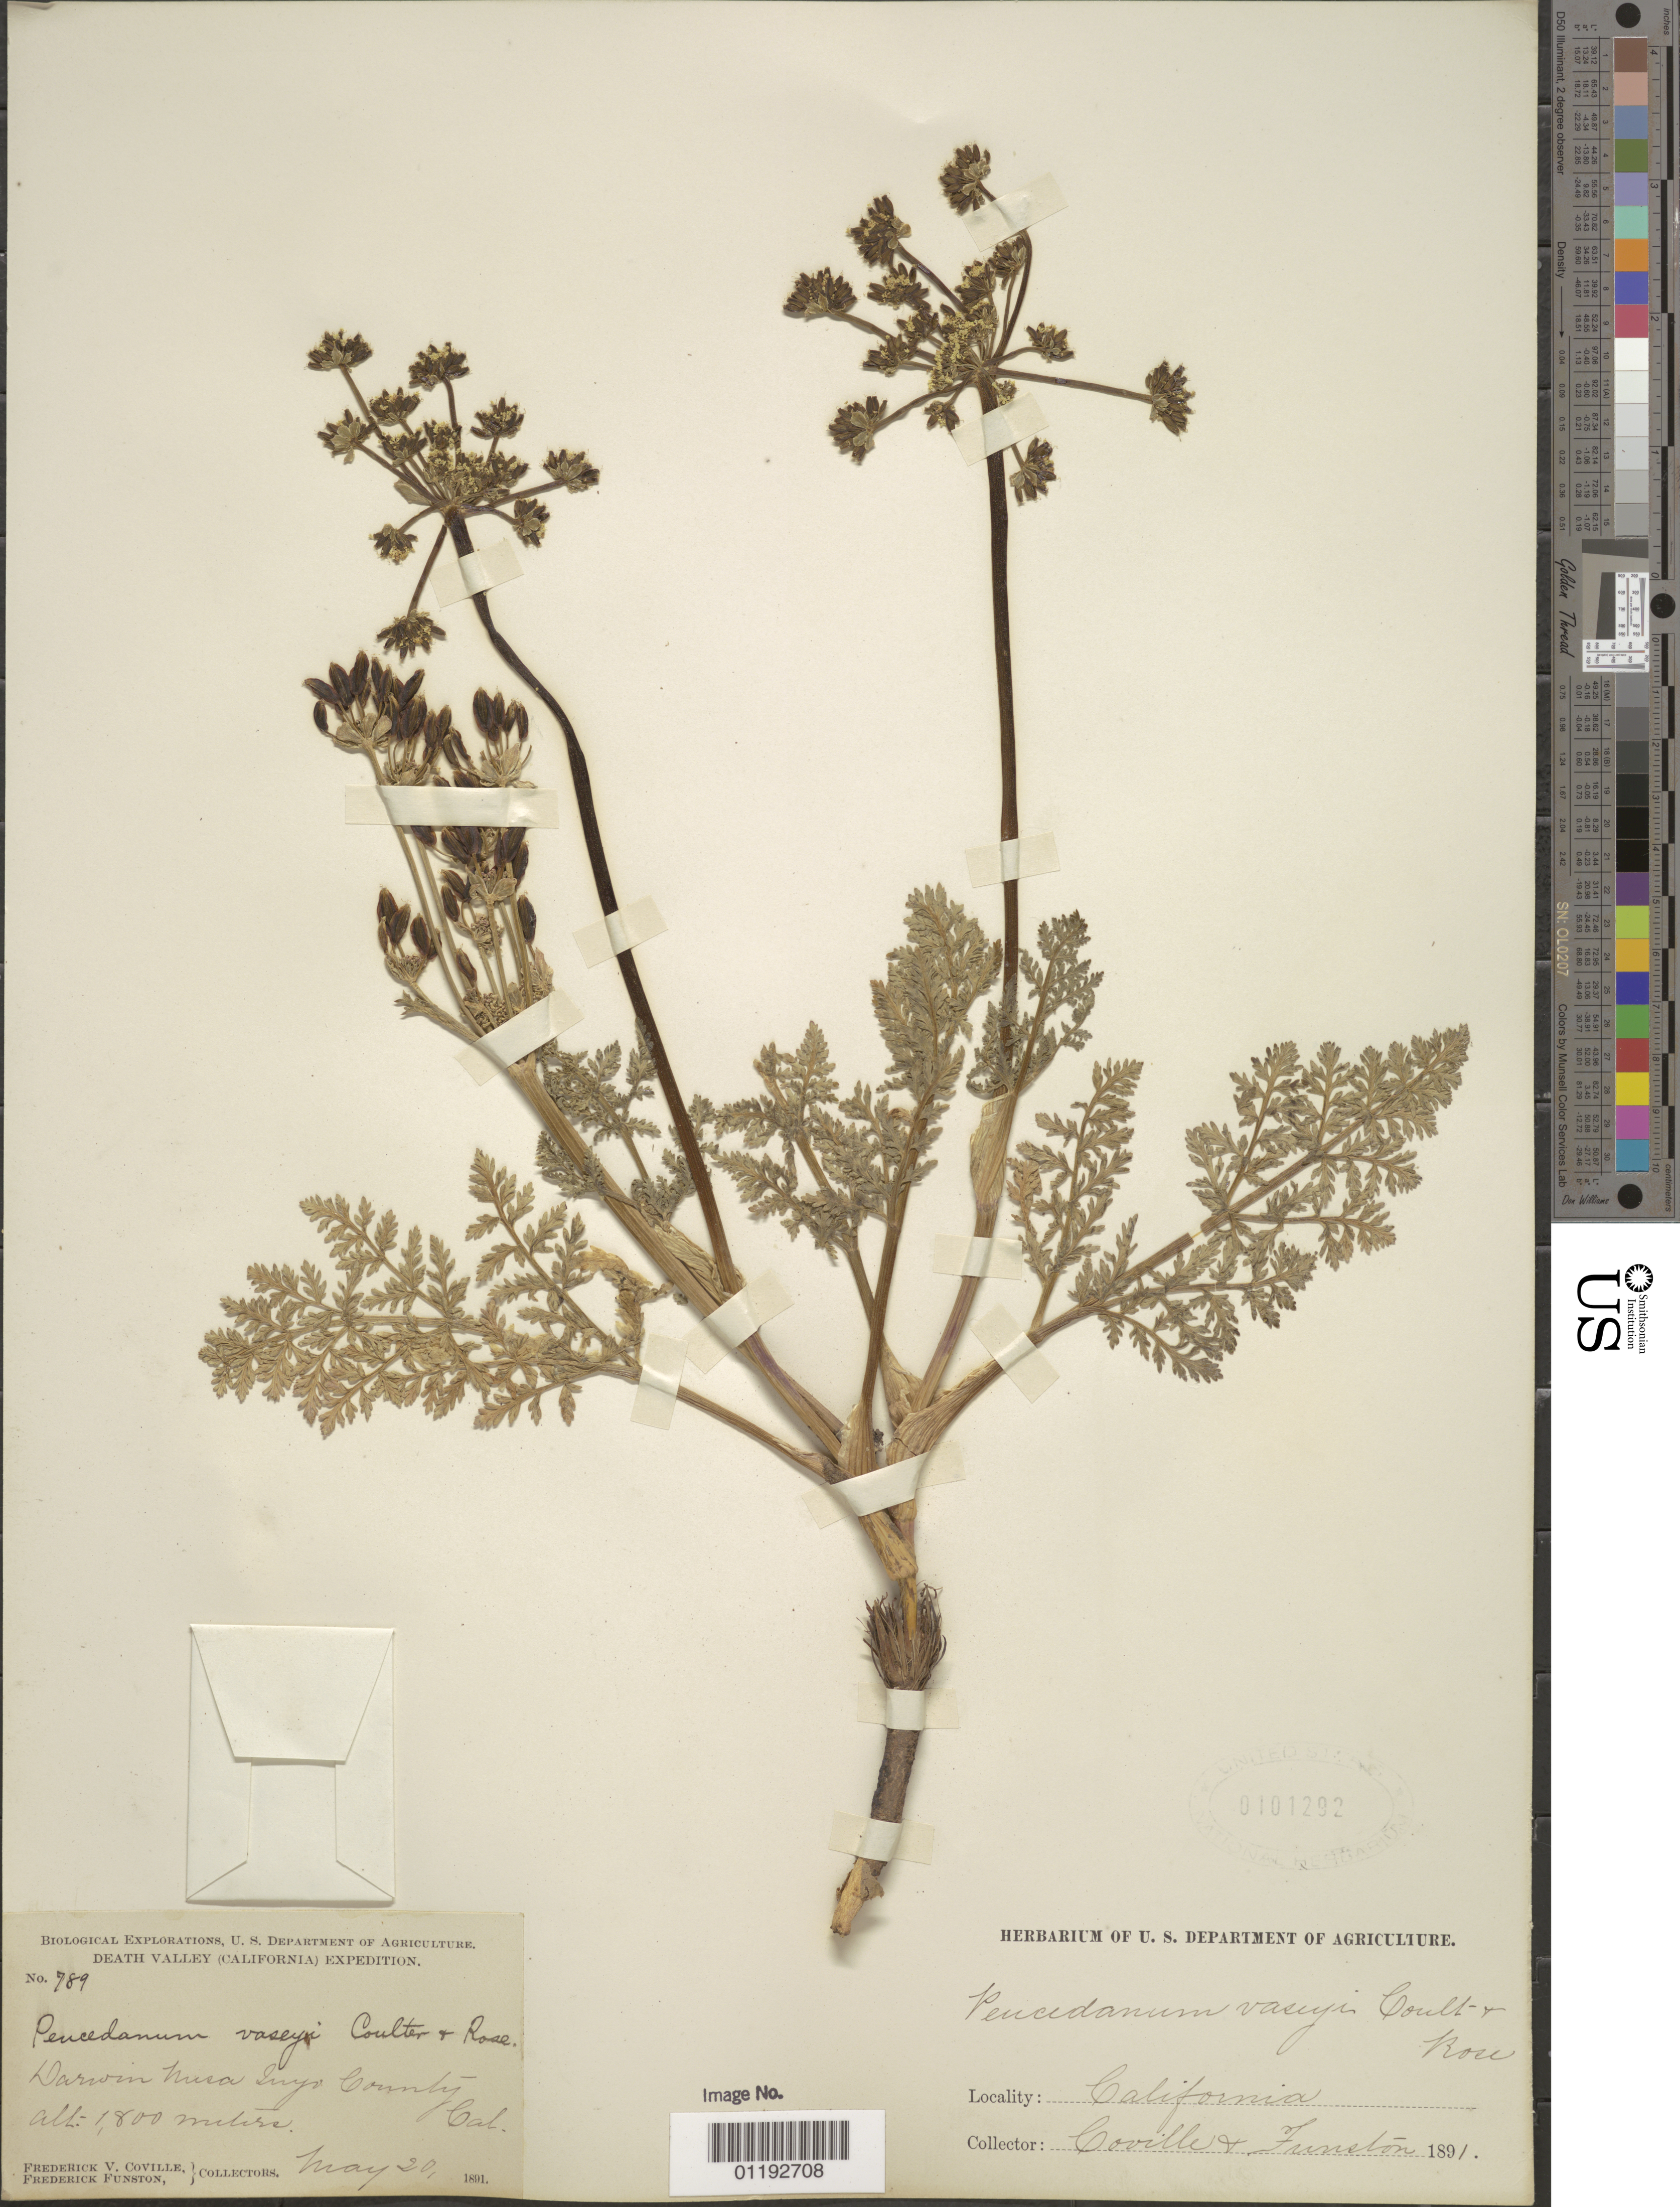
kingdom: Plantae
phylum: Tracheophyta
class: Magnoliopsida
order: Apiales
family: Apiaceae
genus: Lomatium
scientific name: Lomatium vaseyi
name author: (J.M. Coult. & Rose) J.M. Coult. & Rose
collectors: F. V. Coville & F. Funston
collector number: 789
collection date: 1891-05-20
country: United States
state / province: California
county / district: Inyo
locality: Darwin Mesa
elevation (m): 1800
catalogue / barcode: US 101292